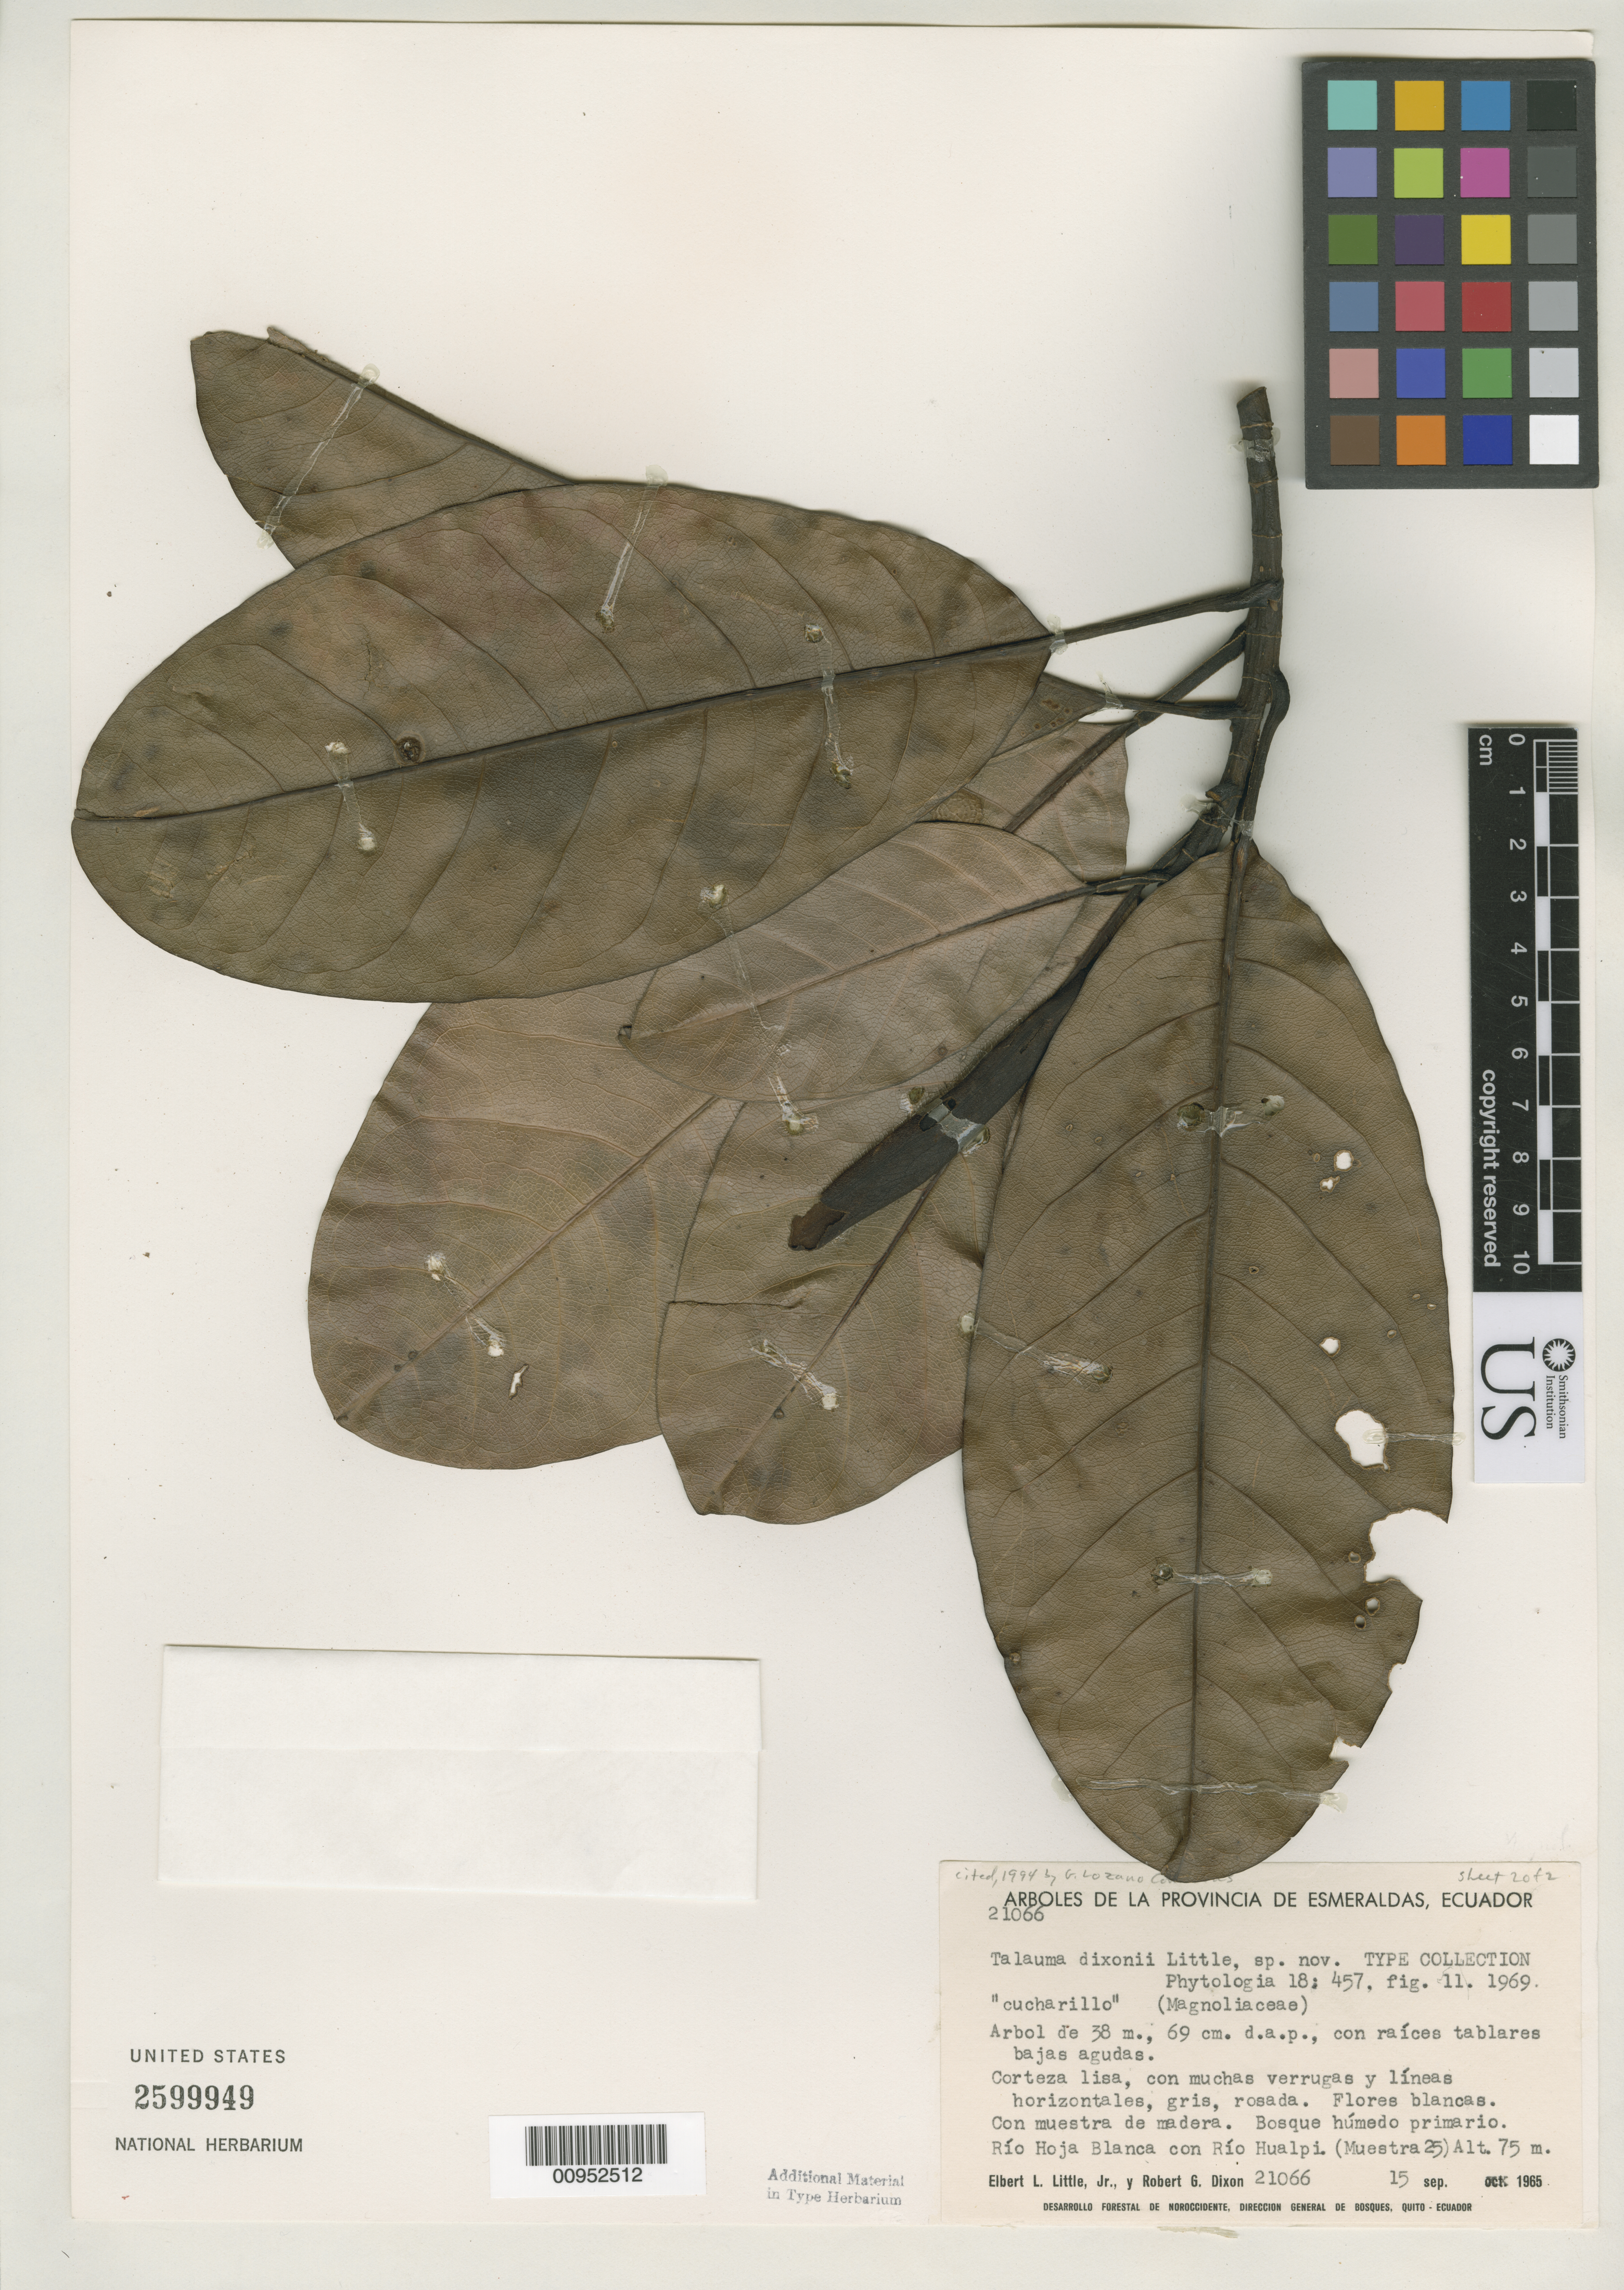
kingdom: Plantae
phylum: Tracheophyta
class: Magnoliopsida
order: Magnoliales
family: Magnoliaceae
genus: Talauma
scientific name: Talauma dixonii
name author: Little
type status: Isotype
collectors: E. L. Little & R. G. Dixon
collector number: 21066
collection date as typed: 15 Sep 1965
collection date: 1965-09-15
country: Ecuador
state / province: Esmeraldas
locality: Junction of Río Hoja Blanca and Río Hualpi.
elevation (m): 75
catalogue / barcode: US 2599949